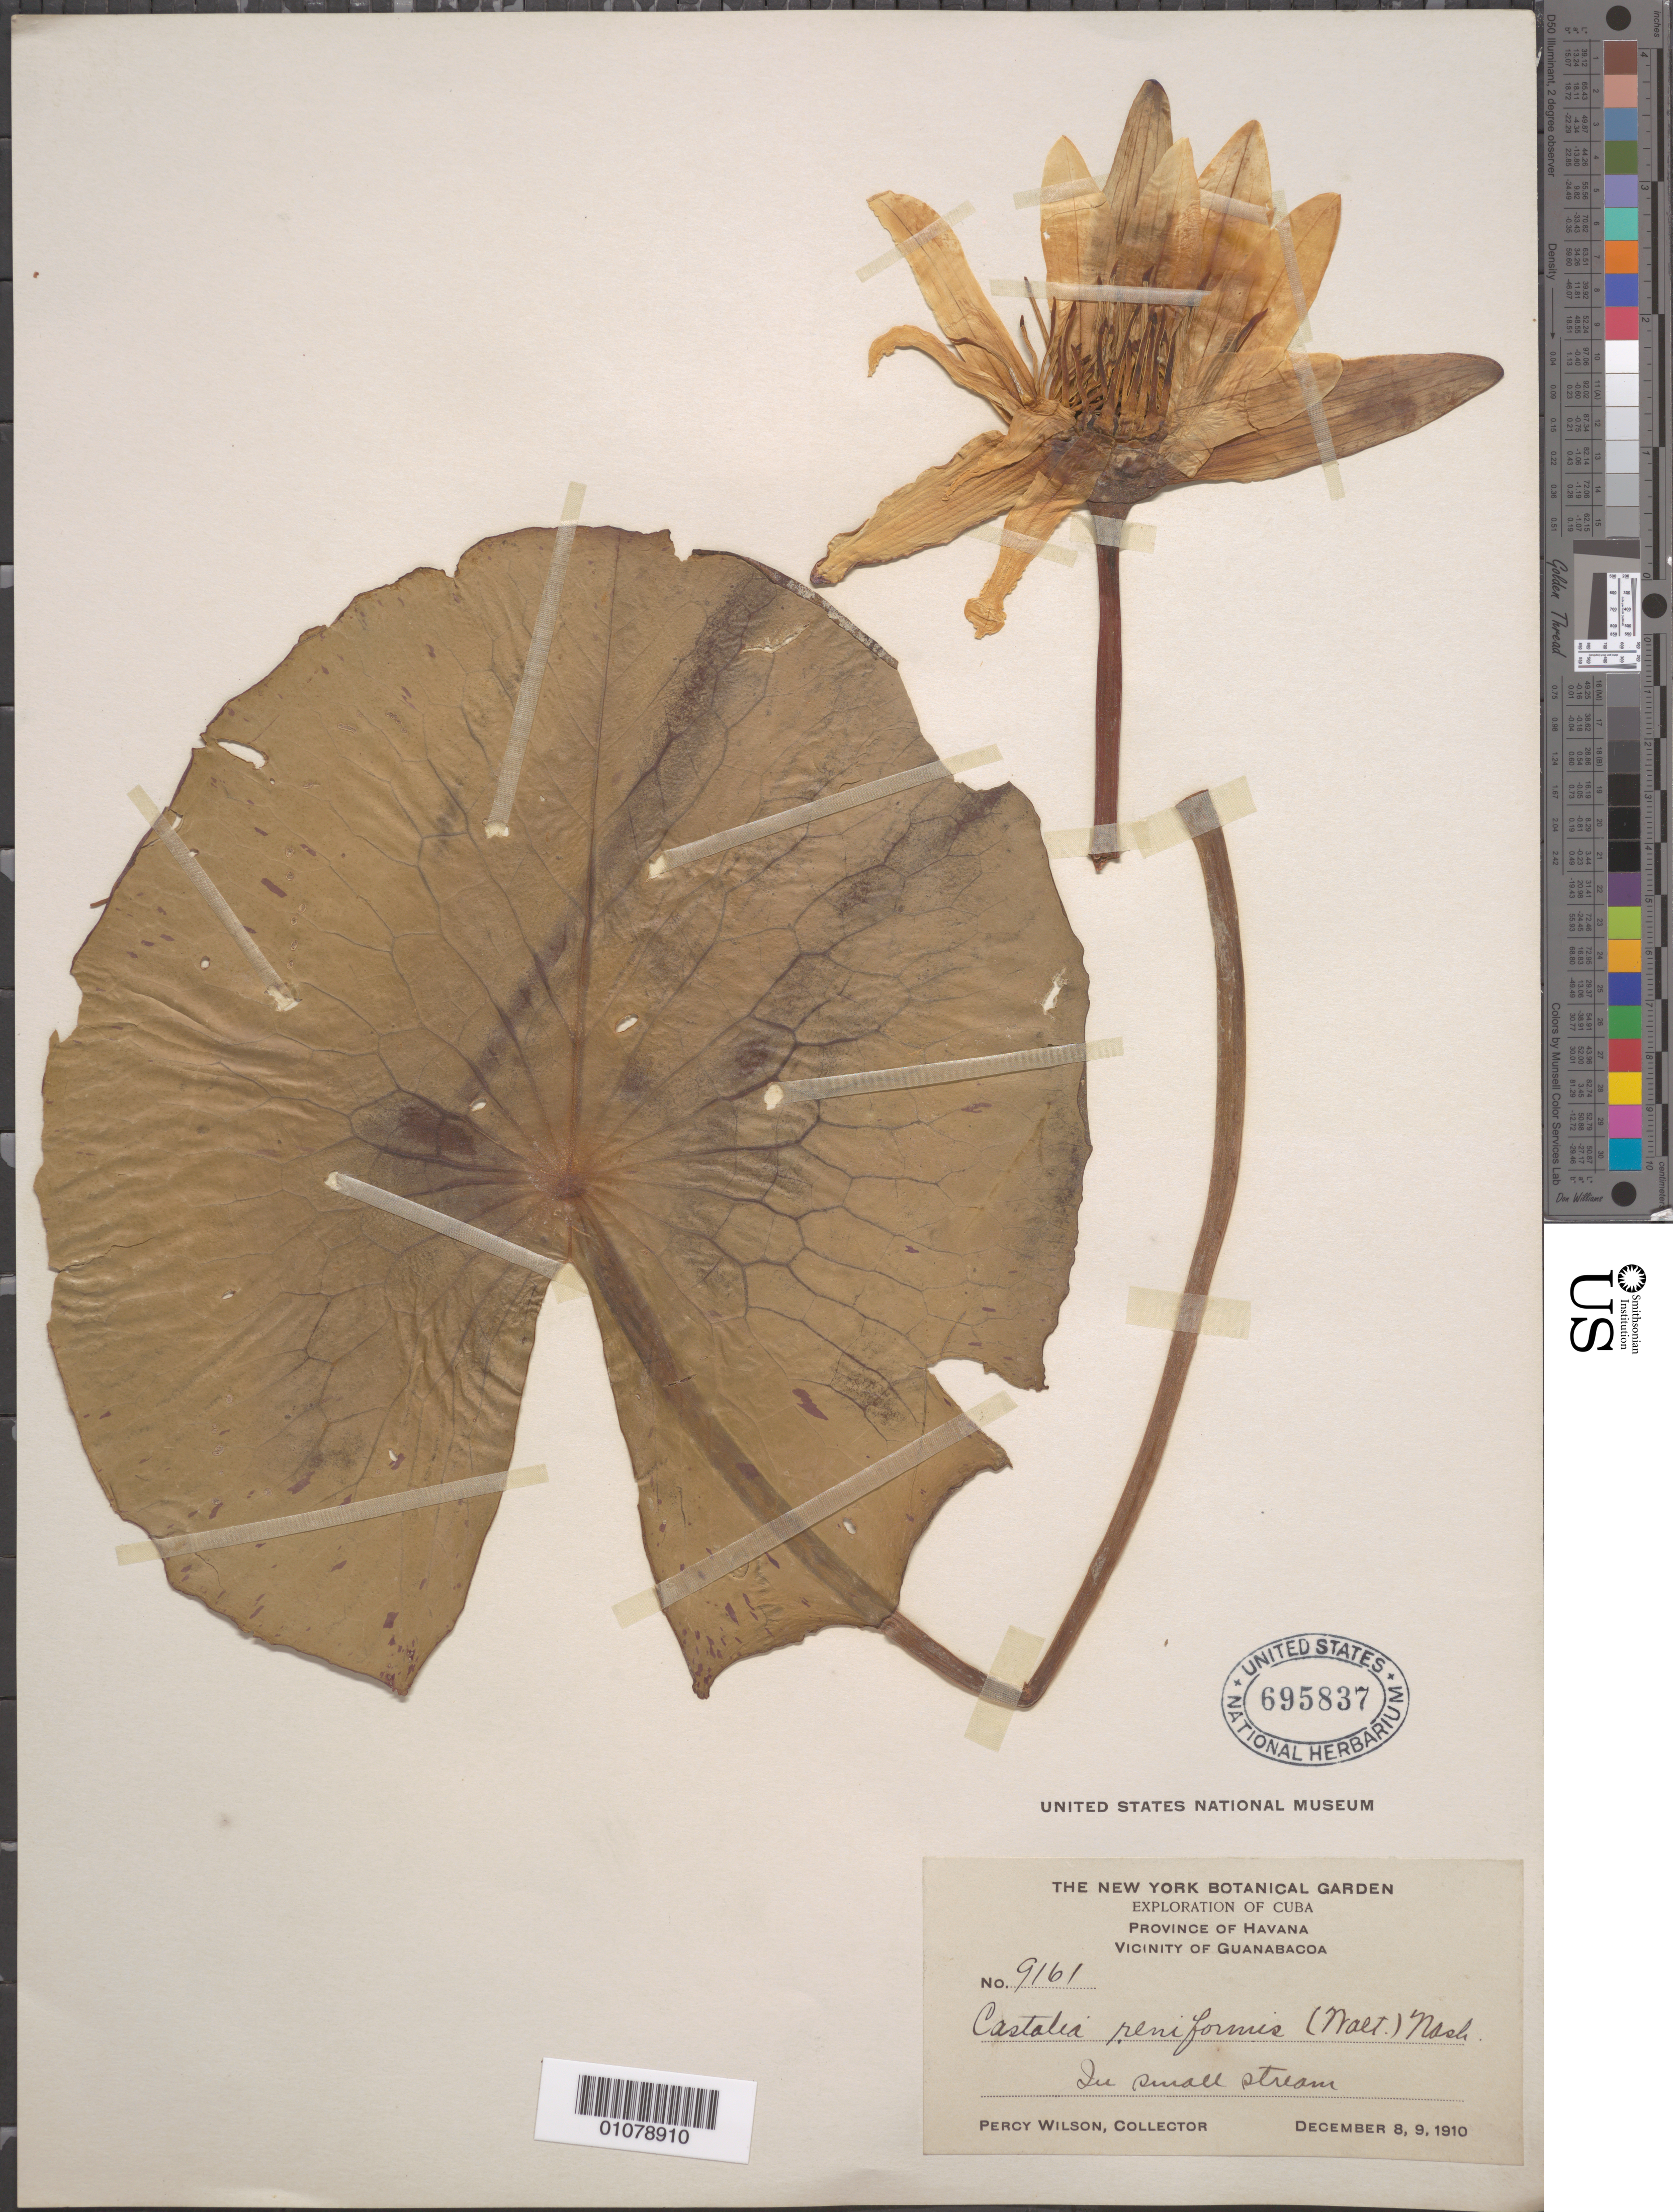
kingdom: Plantae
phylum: Tracheophyta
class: Magnoliopsida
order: Nymphaeales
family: Nymphaeaceae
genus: Nymphaea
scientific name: Nymphaea reniformis Walter, nom. rejic.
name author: Walter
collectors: P. Wilson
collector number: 9161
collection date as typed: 08 Dec 1910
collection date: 1910-12-08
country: Cuba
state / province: La Habana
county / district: Municipio Guanabacoa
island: Cuba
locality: Vicinity of Guanabacoa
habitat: In small stream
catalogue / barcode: US 695837